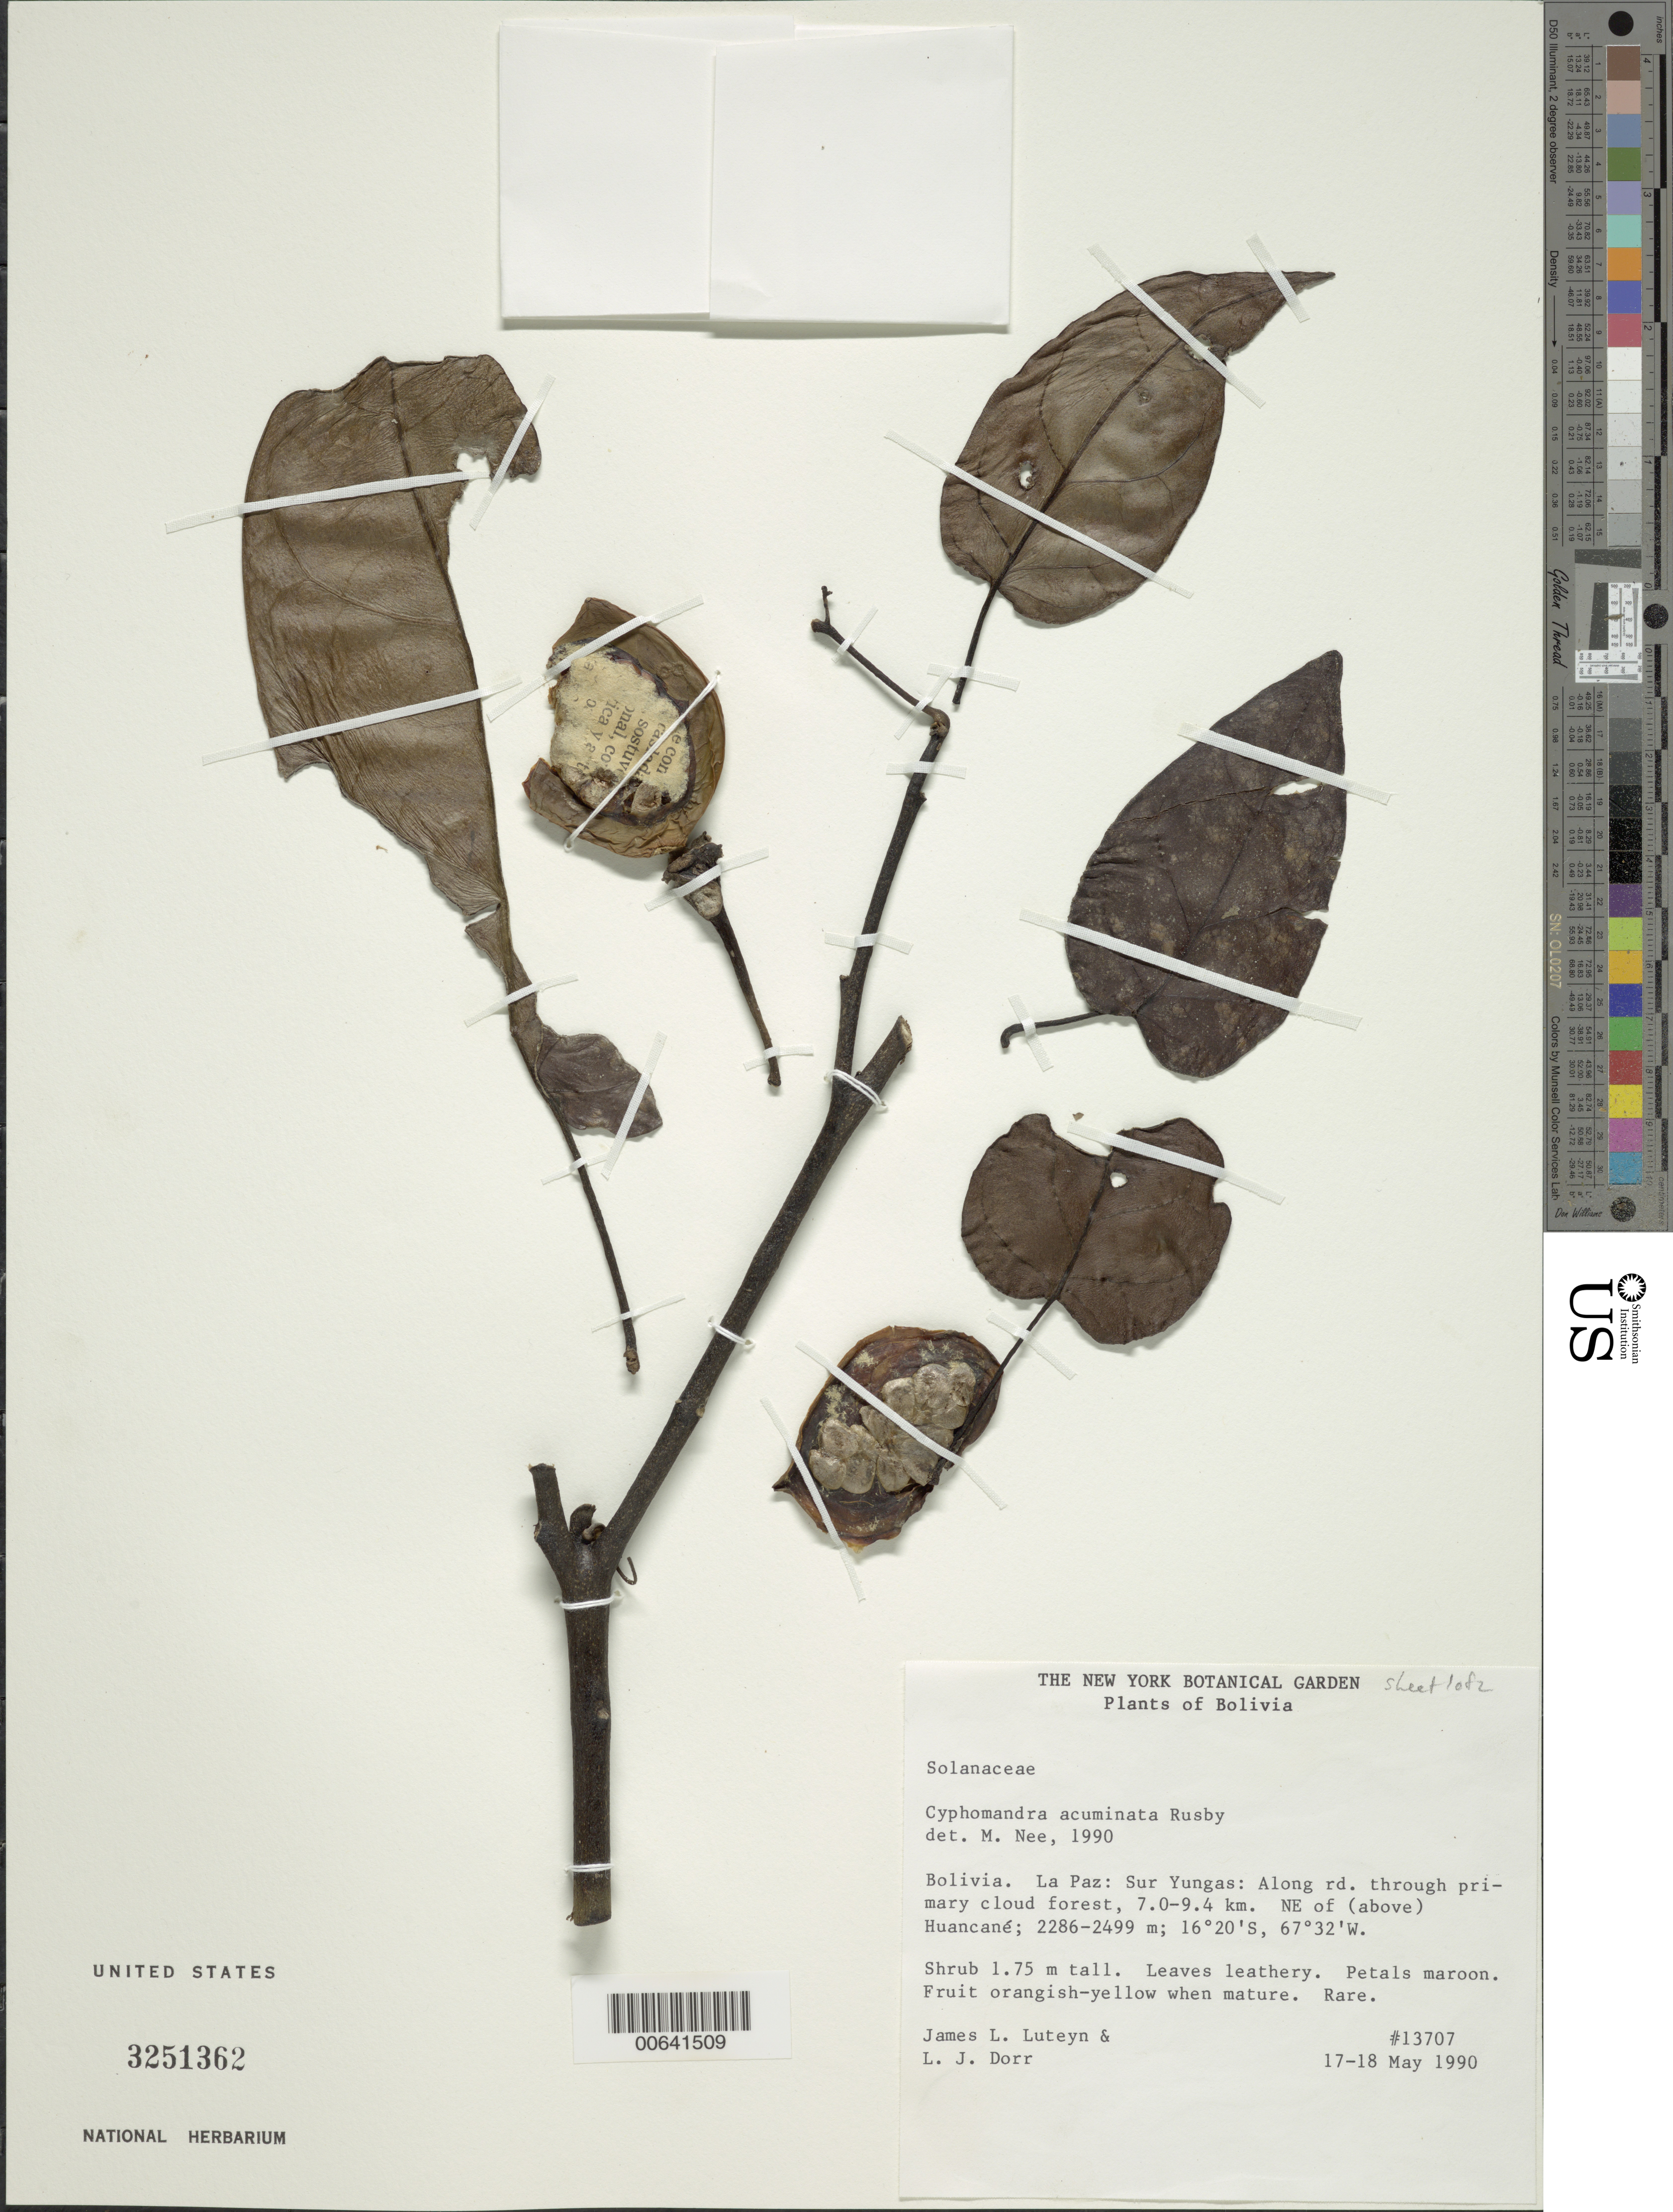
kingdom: Plantae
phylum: Tracheophyta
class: Magnoliopsida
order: Solanales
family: Solanaceae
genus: Cyphomandra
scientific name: Cyphomandra acuminata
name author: Rusby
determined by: Nee, Michael H.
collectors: J. L. Luteyn & L. J. Dorr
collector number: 13707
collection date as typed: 17 May 1990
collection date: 1990-05-17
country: Bolivia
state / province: La Paz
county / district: Sud Yungas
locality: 7-9,4 km NE(Abajo). de Huancané.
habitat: Bosque nublado, primario.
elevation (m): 2286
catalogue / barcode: US 3251362